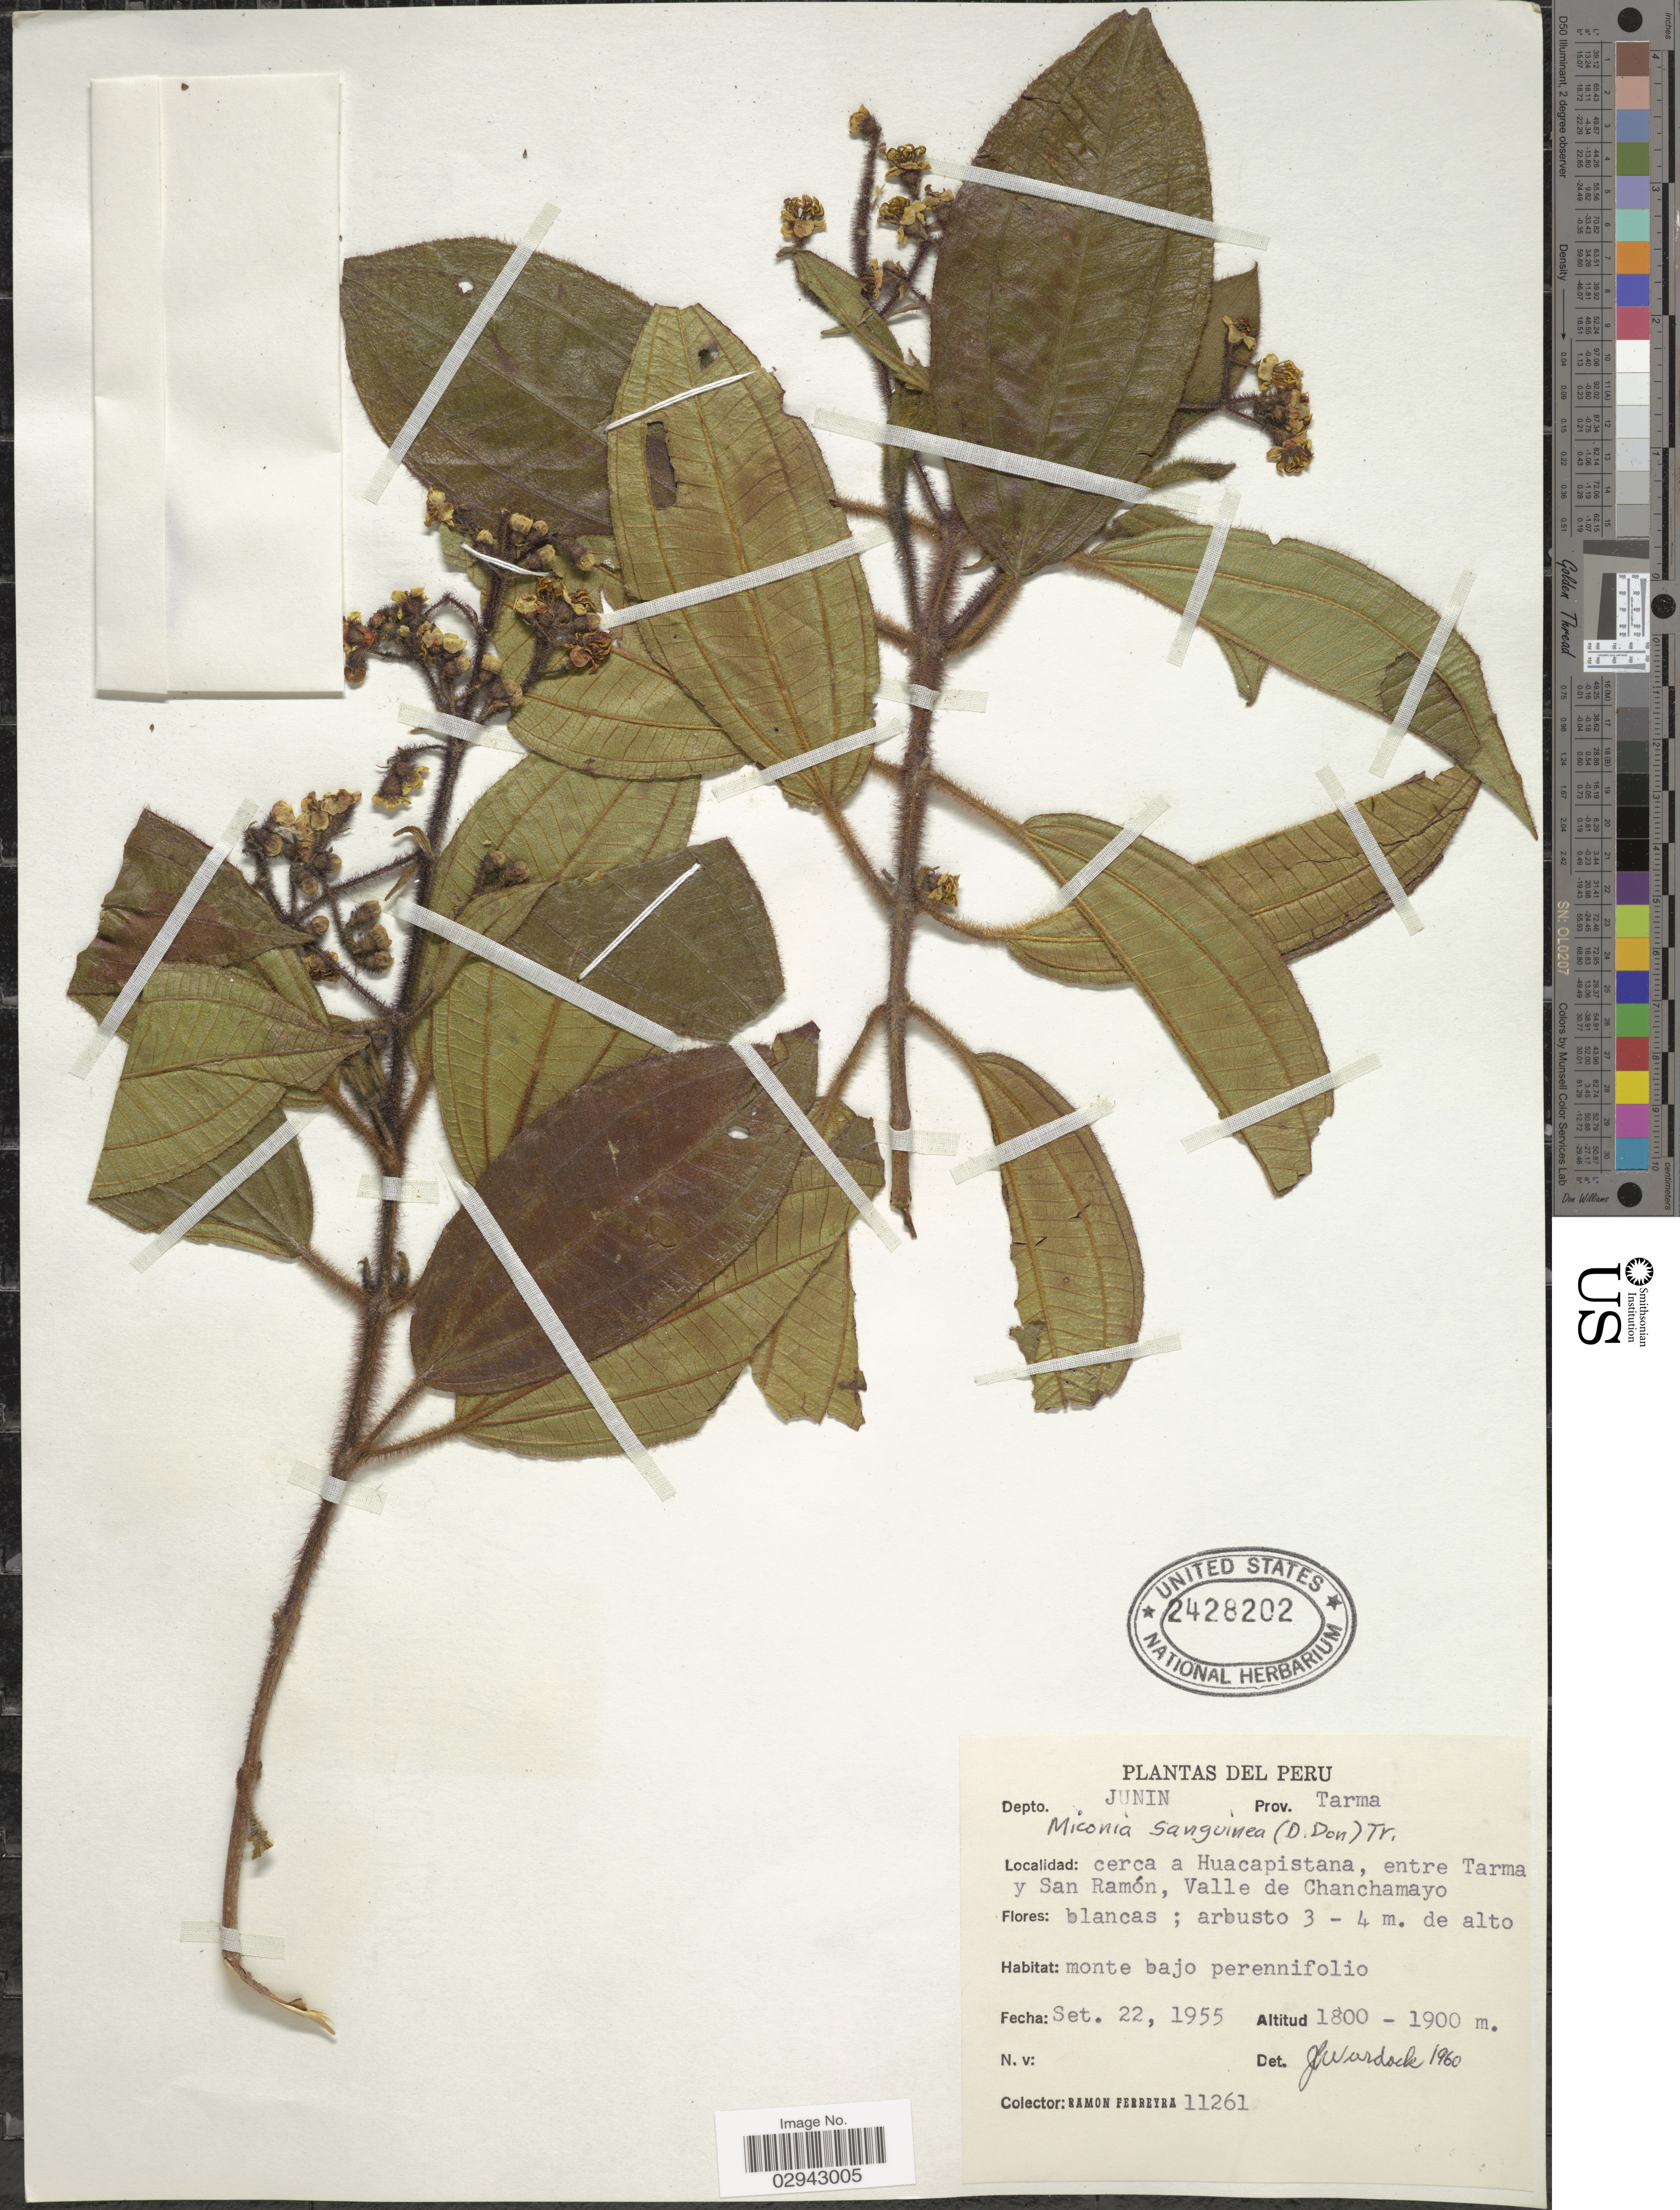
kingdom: Plantae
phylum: Tracheophyta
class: Magnoliopsida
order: Myrtales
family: Melastomataceae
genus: Miconia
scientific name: Miconia sanguinea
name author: (D. Don) Triana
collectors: R. A. Ferreyra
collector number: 11261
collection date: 1955-09-22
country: Peru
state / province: Junín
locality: Depto. Junin. Prov. Tarma. Cerca a Huacapistana, entre Tarma y San Ramón, Valle de Chanchamayo.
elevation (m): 1800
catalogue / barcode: US 2428202